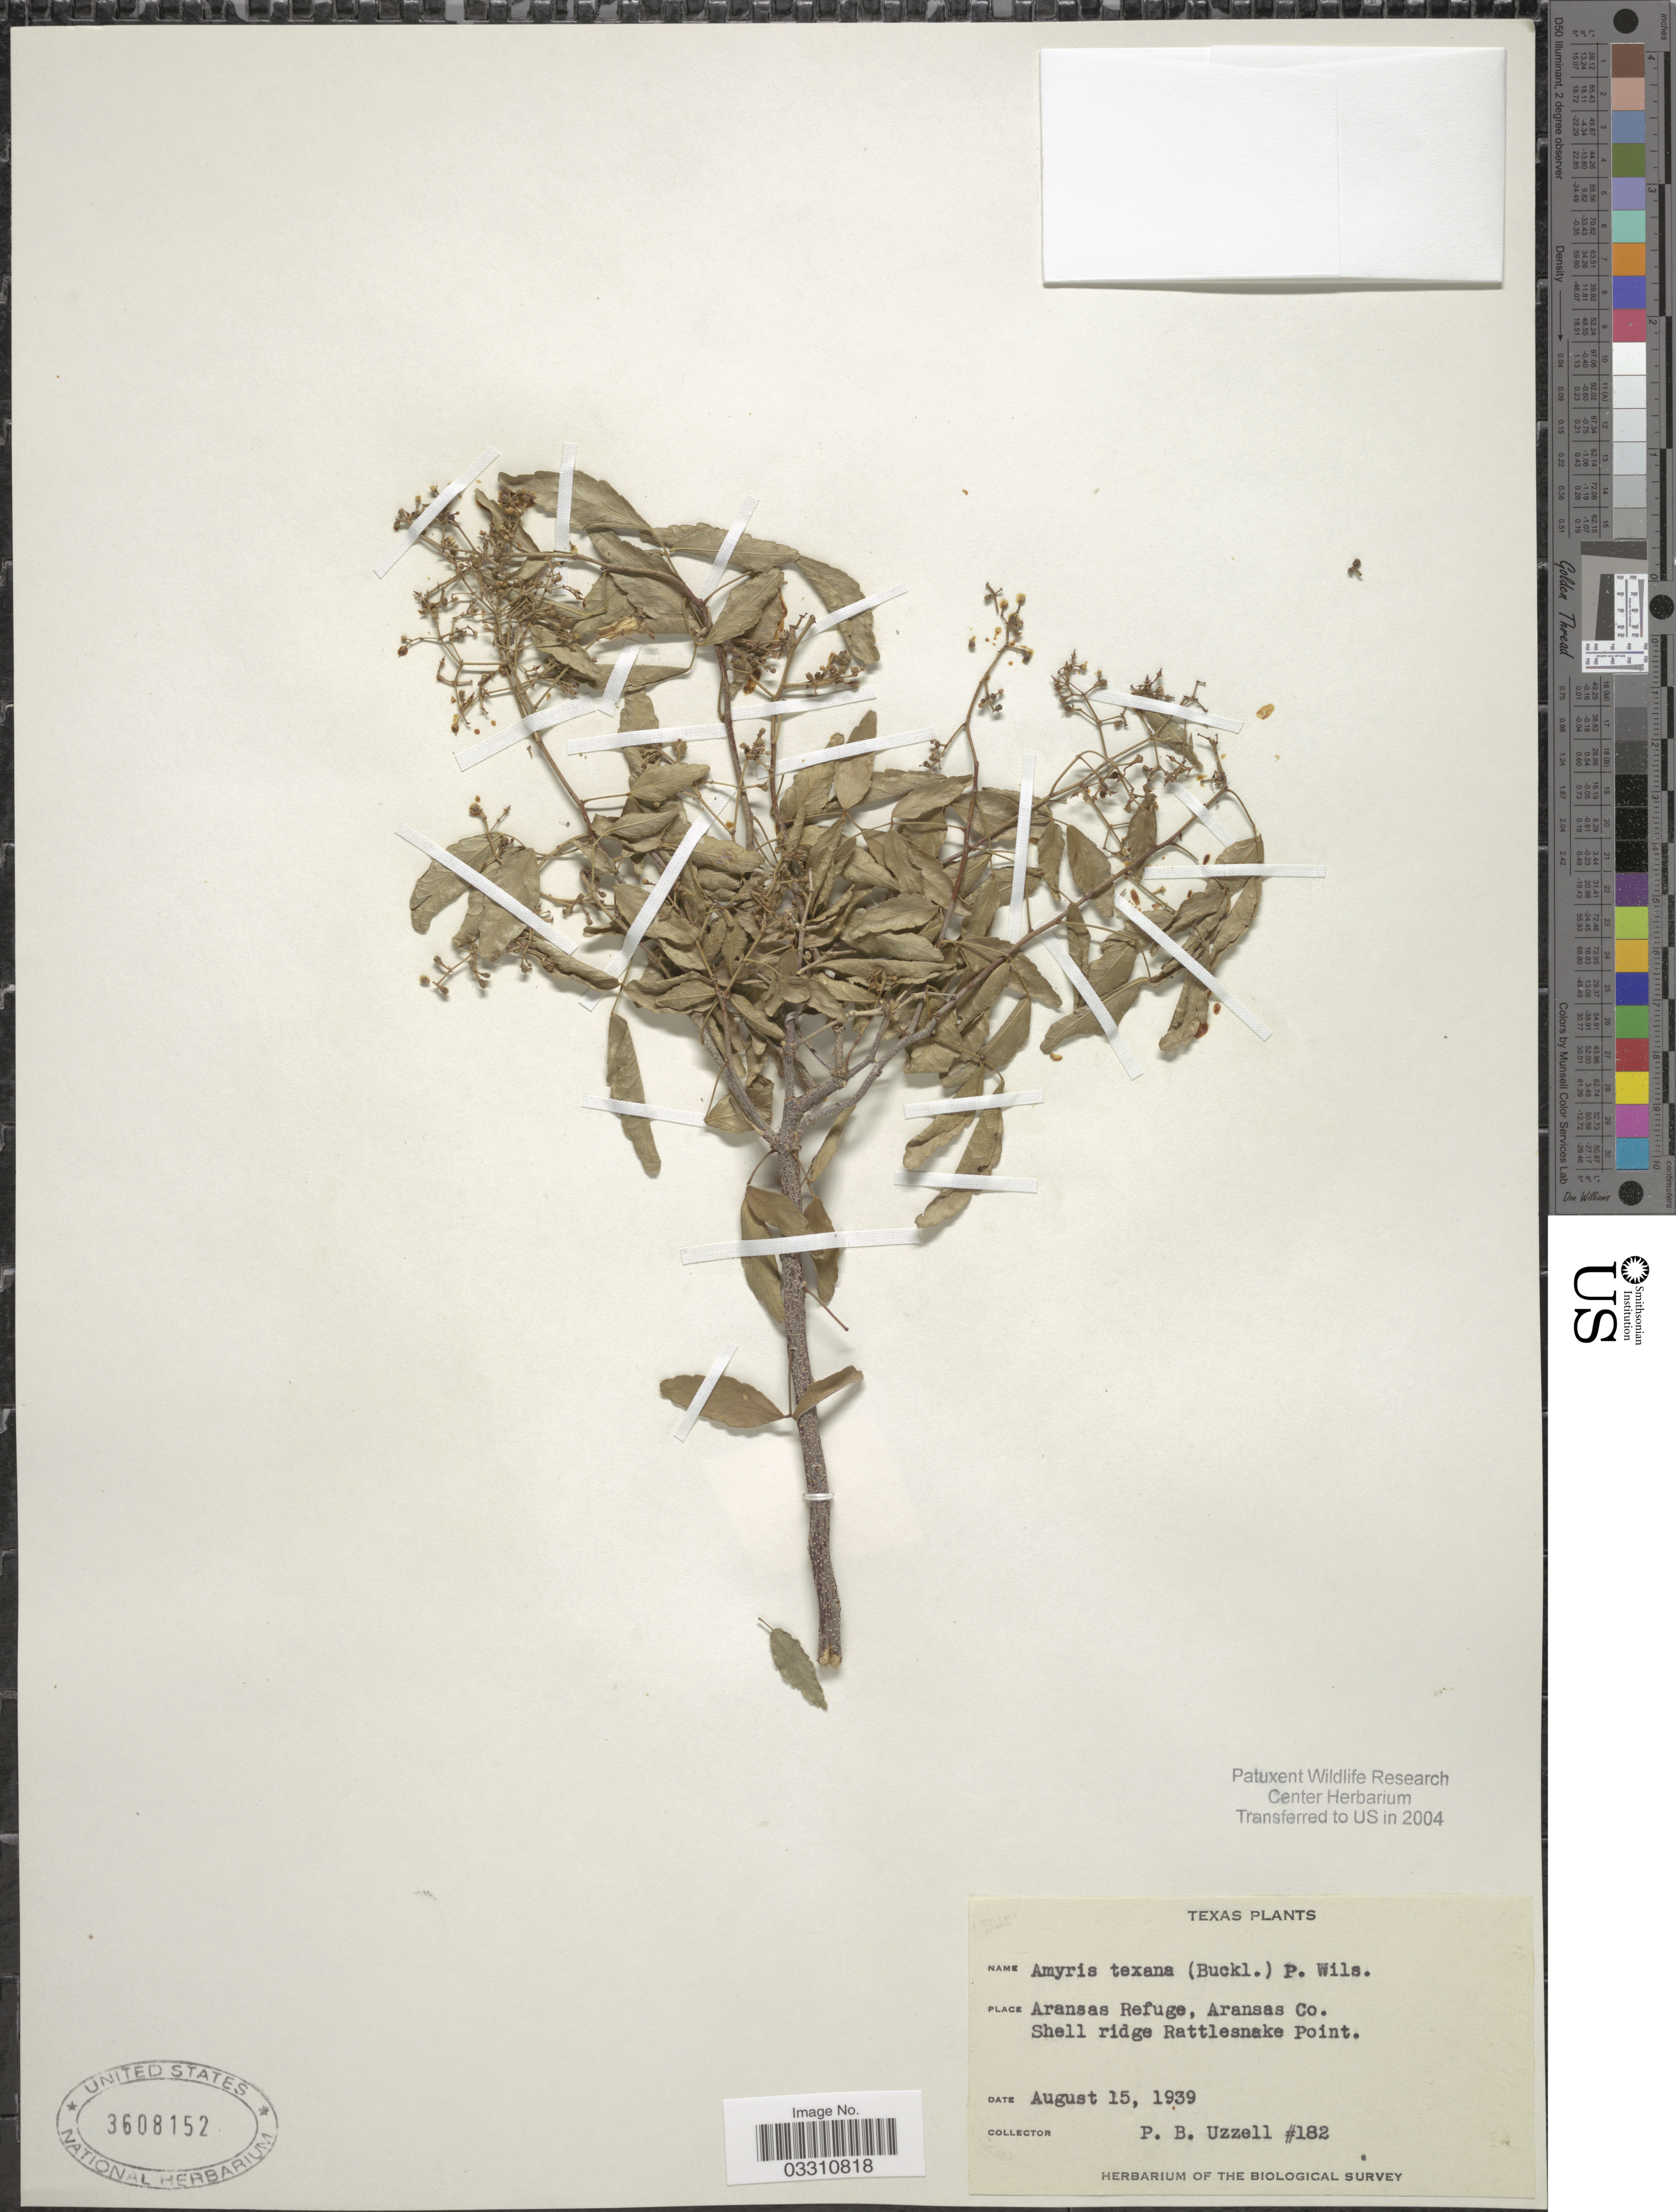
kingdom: Plantae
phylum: Tracheophyta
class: Magnoliopsida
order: Sapindales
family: Rutaceae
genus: Amyris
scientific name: Amyris texana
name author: (Buckley) P. Wilson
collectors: P. Uzzell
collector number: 182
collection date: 1939-08-15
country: United States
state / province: Texas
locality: Aransas Refuge, Aransas Co., Shell ridge Rattlesnake Point.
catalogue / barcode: US 3608152